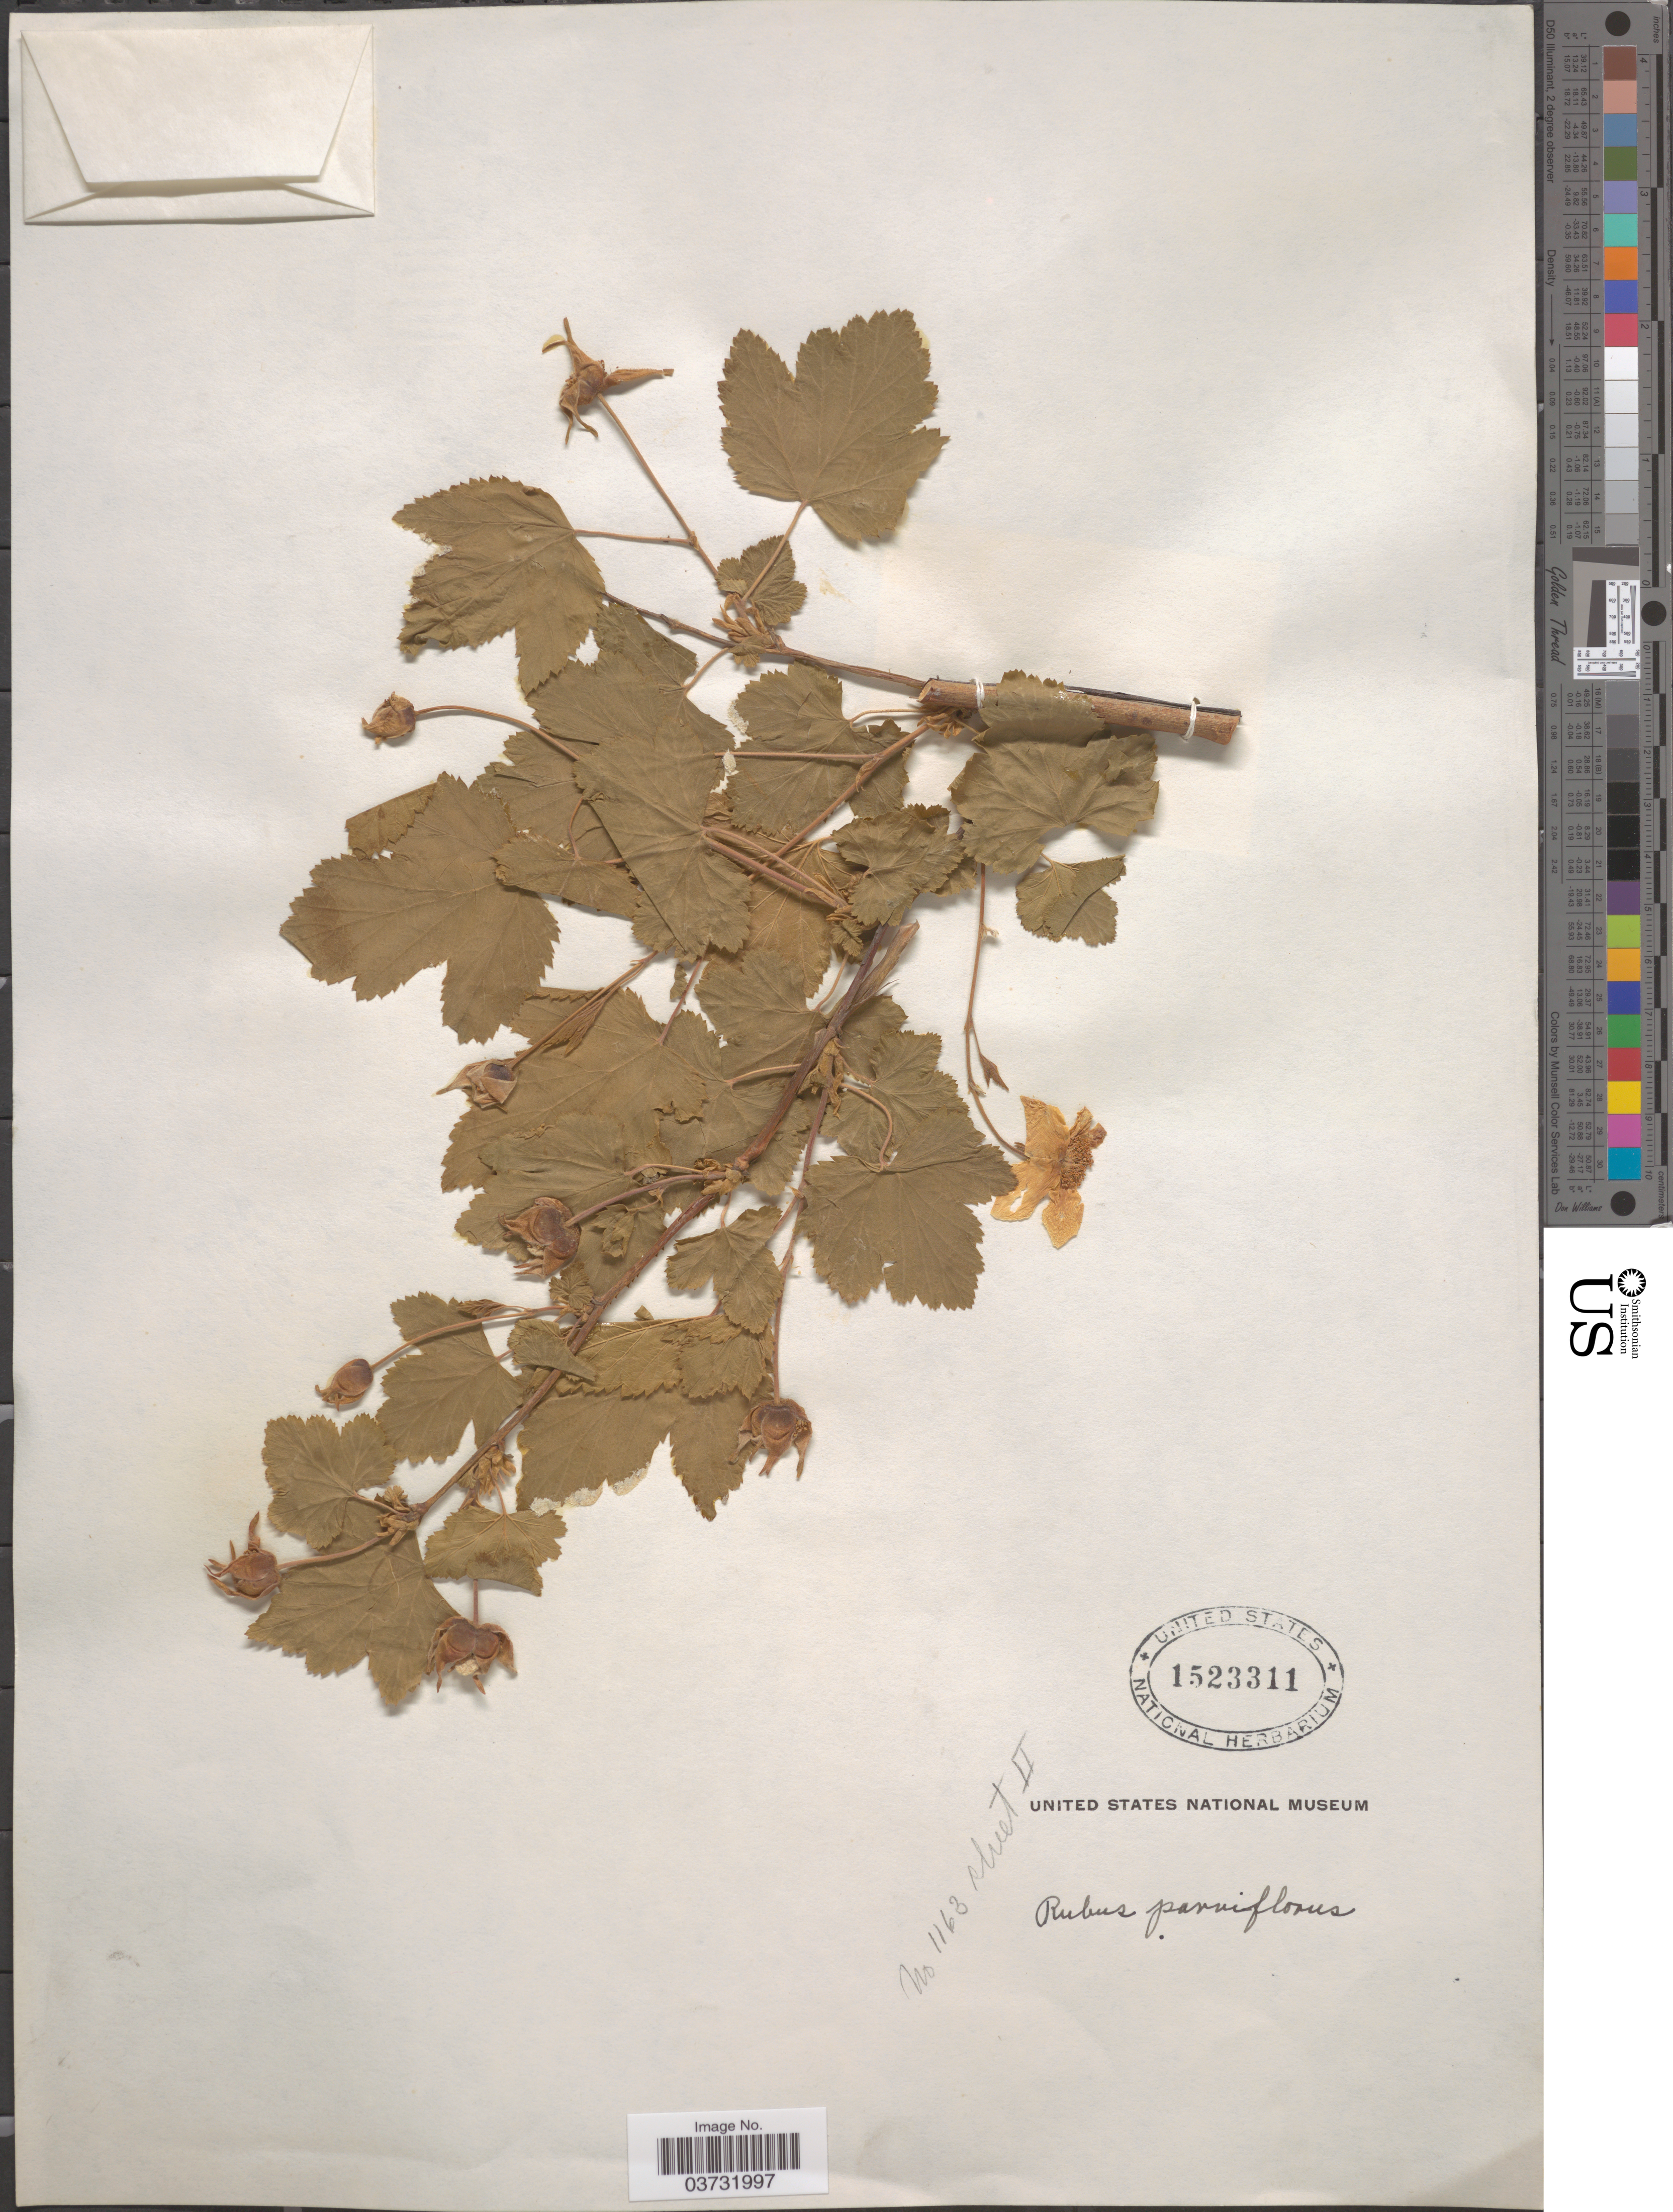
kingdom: Plantae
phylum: Tracheophyta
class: Magnoliopsida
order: Rosales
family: Rosaceae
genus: Rubus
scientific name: Rubus parviflorus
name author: Nutt.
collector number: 1163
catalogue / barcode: US 1523311